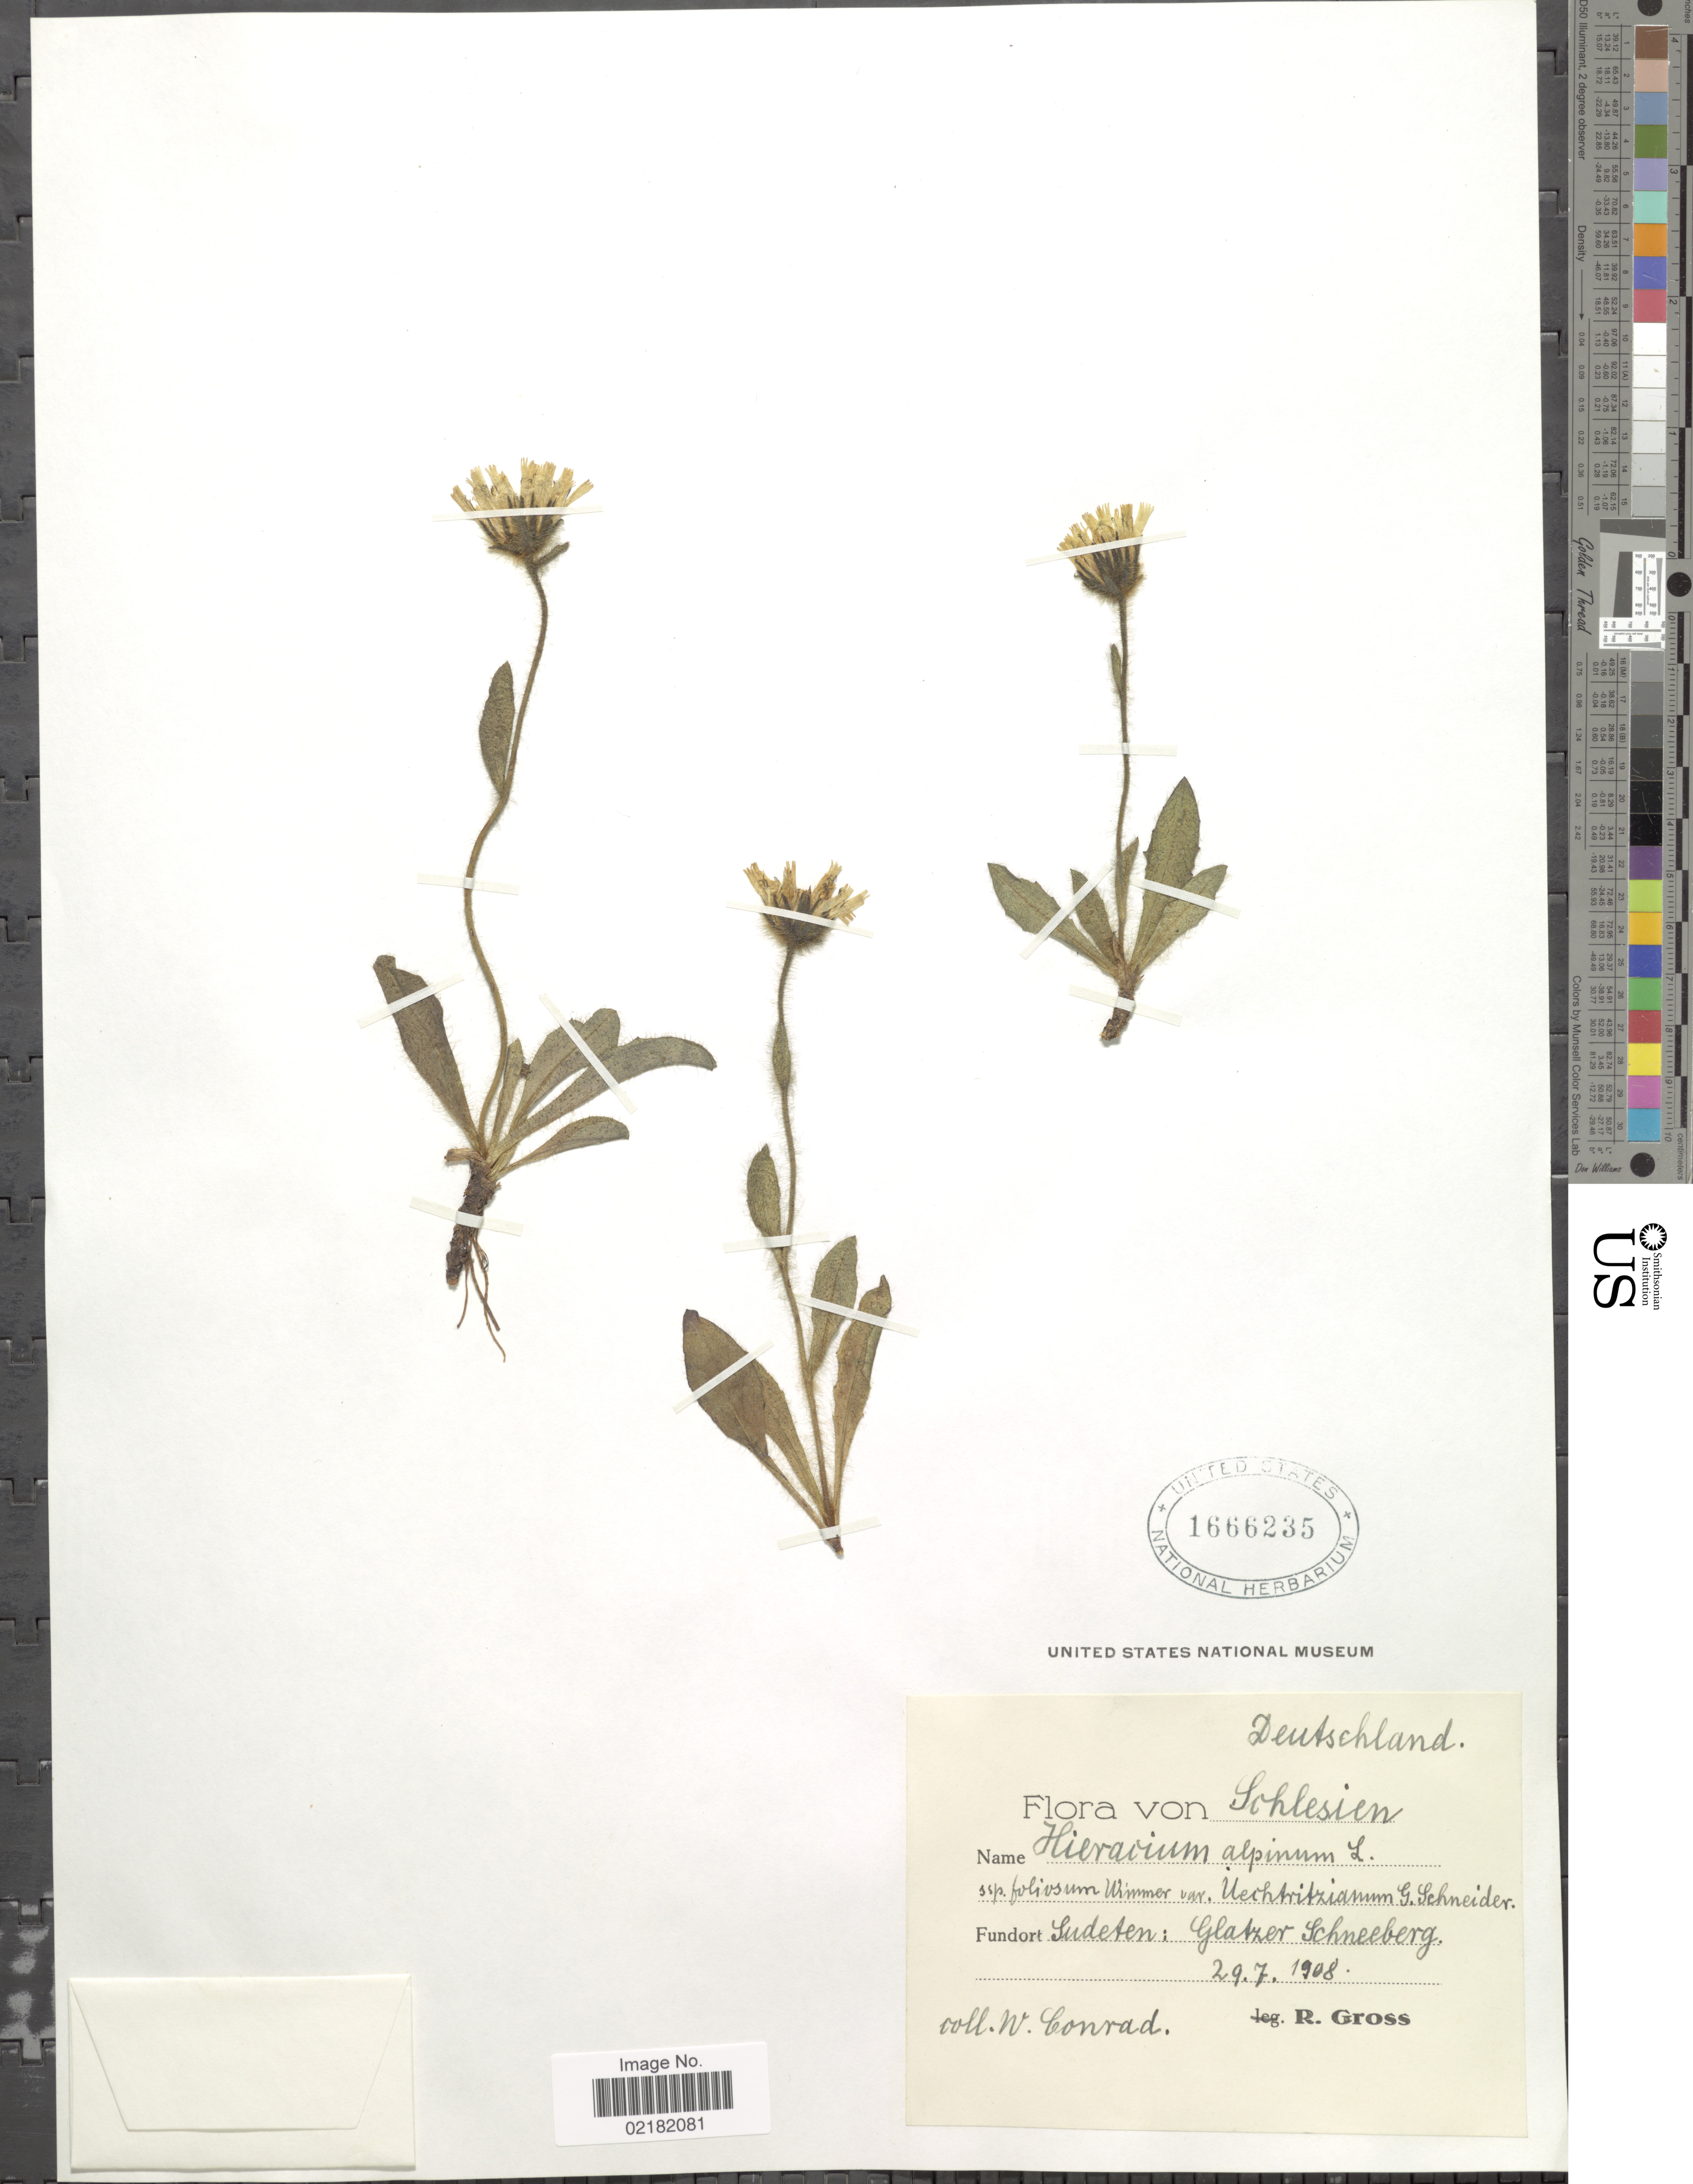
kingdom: Plantae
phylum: Tracheophyta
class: Magnoliopsida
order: Asterales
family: Asteraceae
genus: Hieracium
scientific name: Hieracium alpinum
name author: L.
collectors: W. Conrad & R. Gross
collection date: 1908-07-29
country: Germany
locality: Deutschland, Schlesien, Fundort Sudeten: Glatzer Schneeberg.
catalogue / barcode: US 1666235